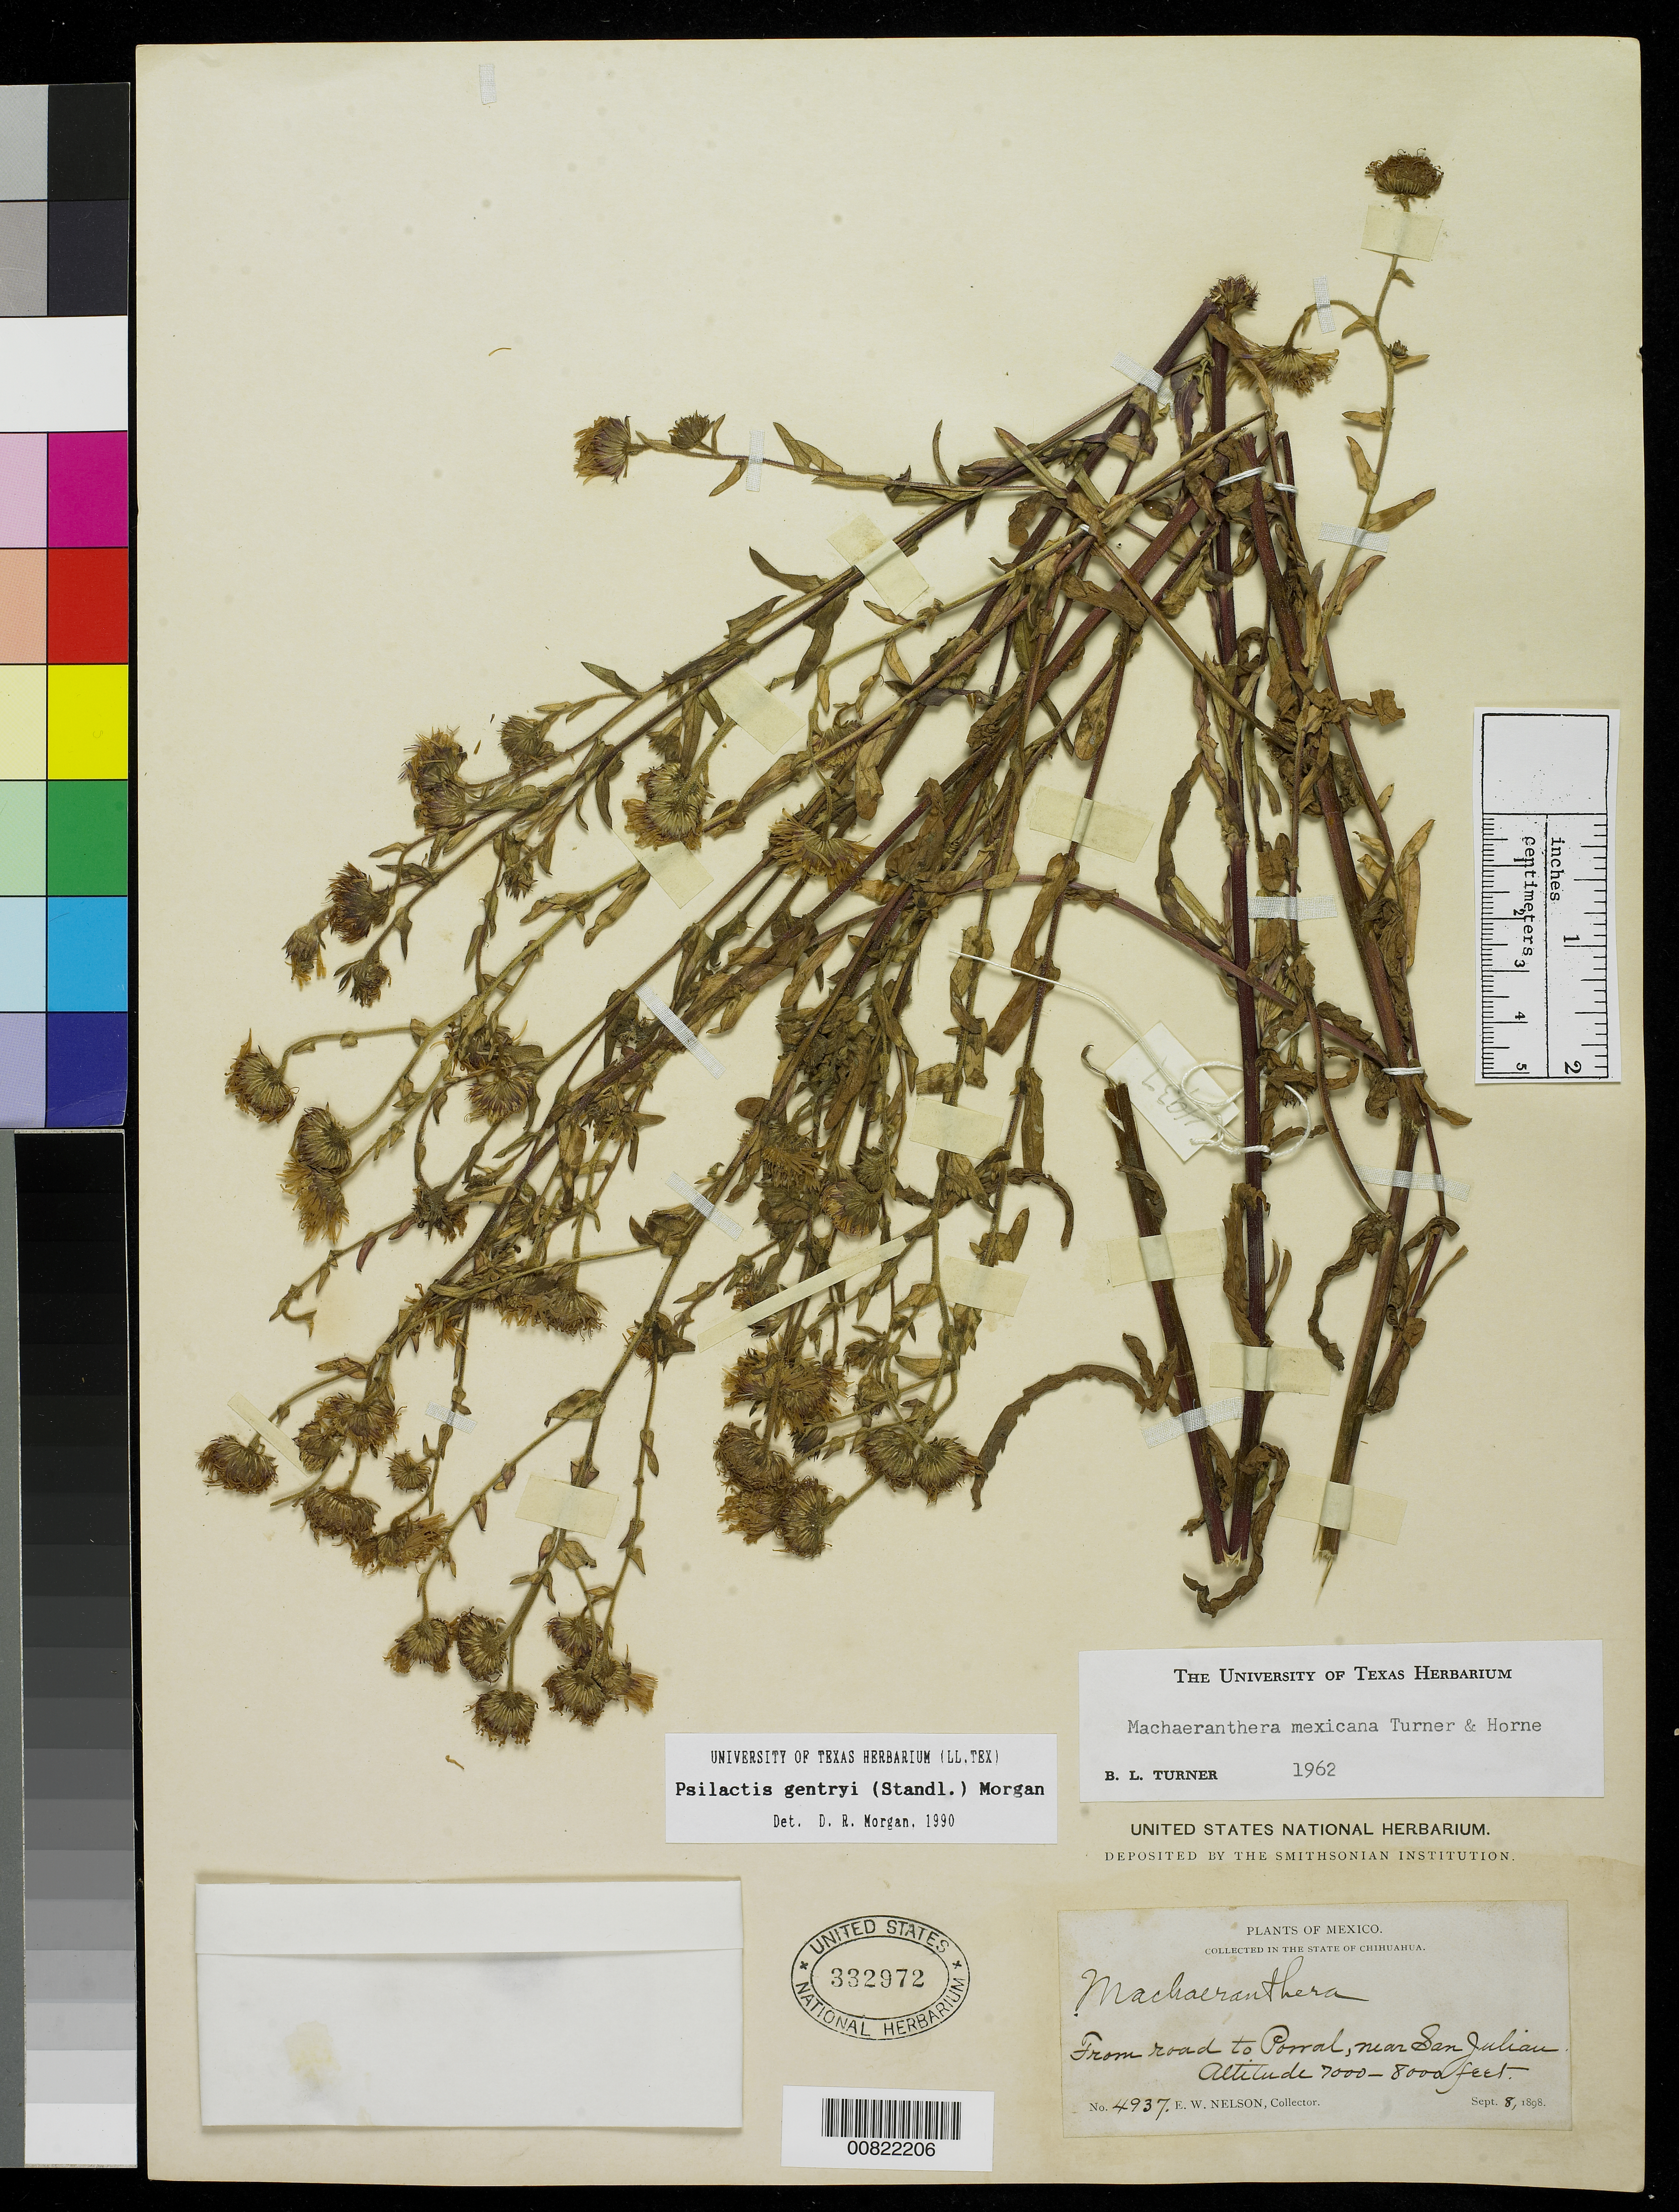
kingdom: Plantae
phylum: Tracheophyta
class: Magnoliopsida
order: Asterales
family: Asteraceae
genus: Psilactis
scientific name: Psilactis gentryi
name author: (Standl.) Morgan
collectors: E. W. Nelson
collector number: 4937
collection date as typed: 08 Sep 1898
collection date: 1898-09-08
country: Mexico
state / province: Chihuahua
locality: Road to Parral, near San Julián.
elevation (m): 2134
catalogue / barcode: US 332972